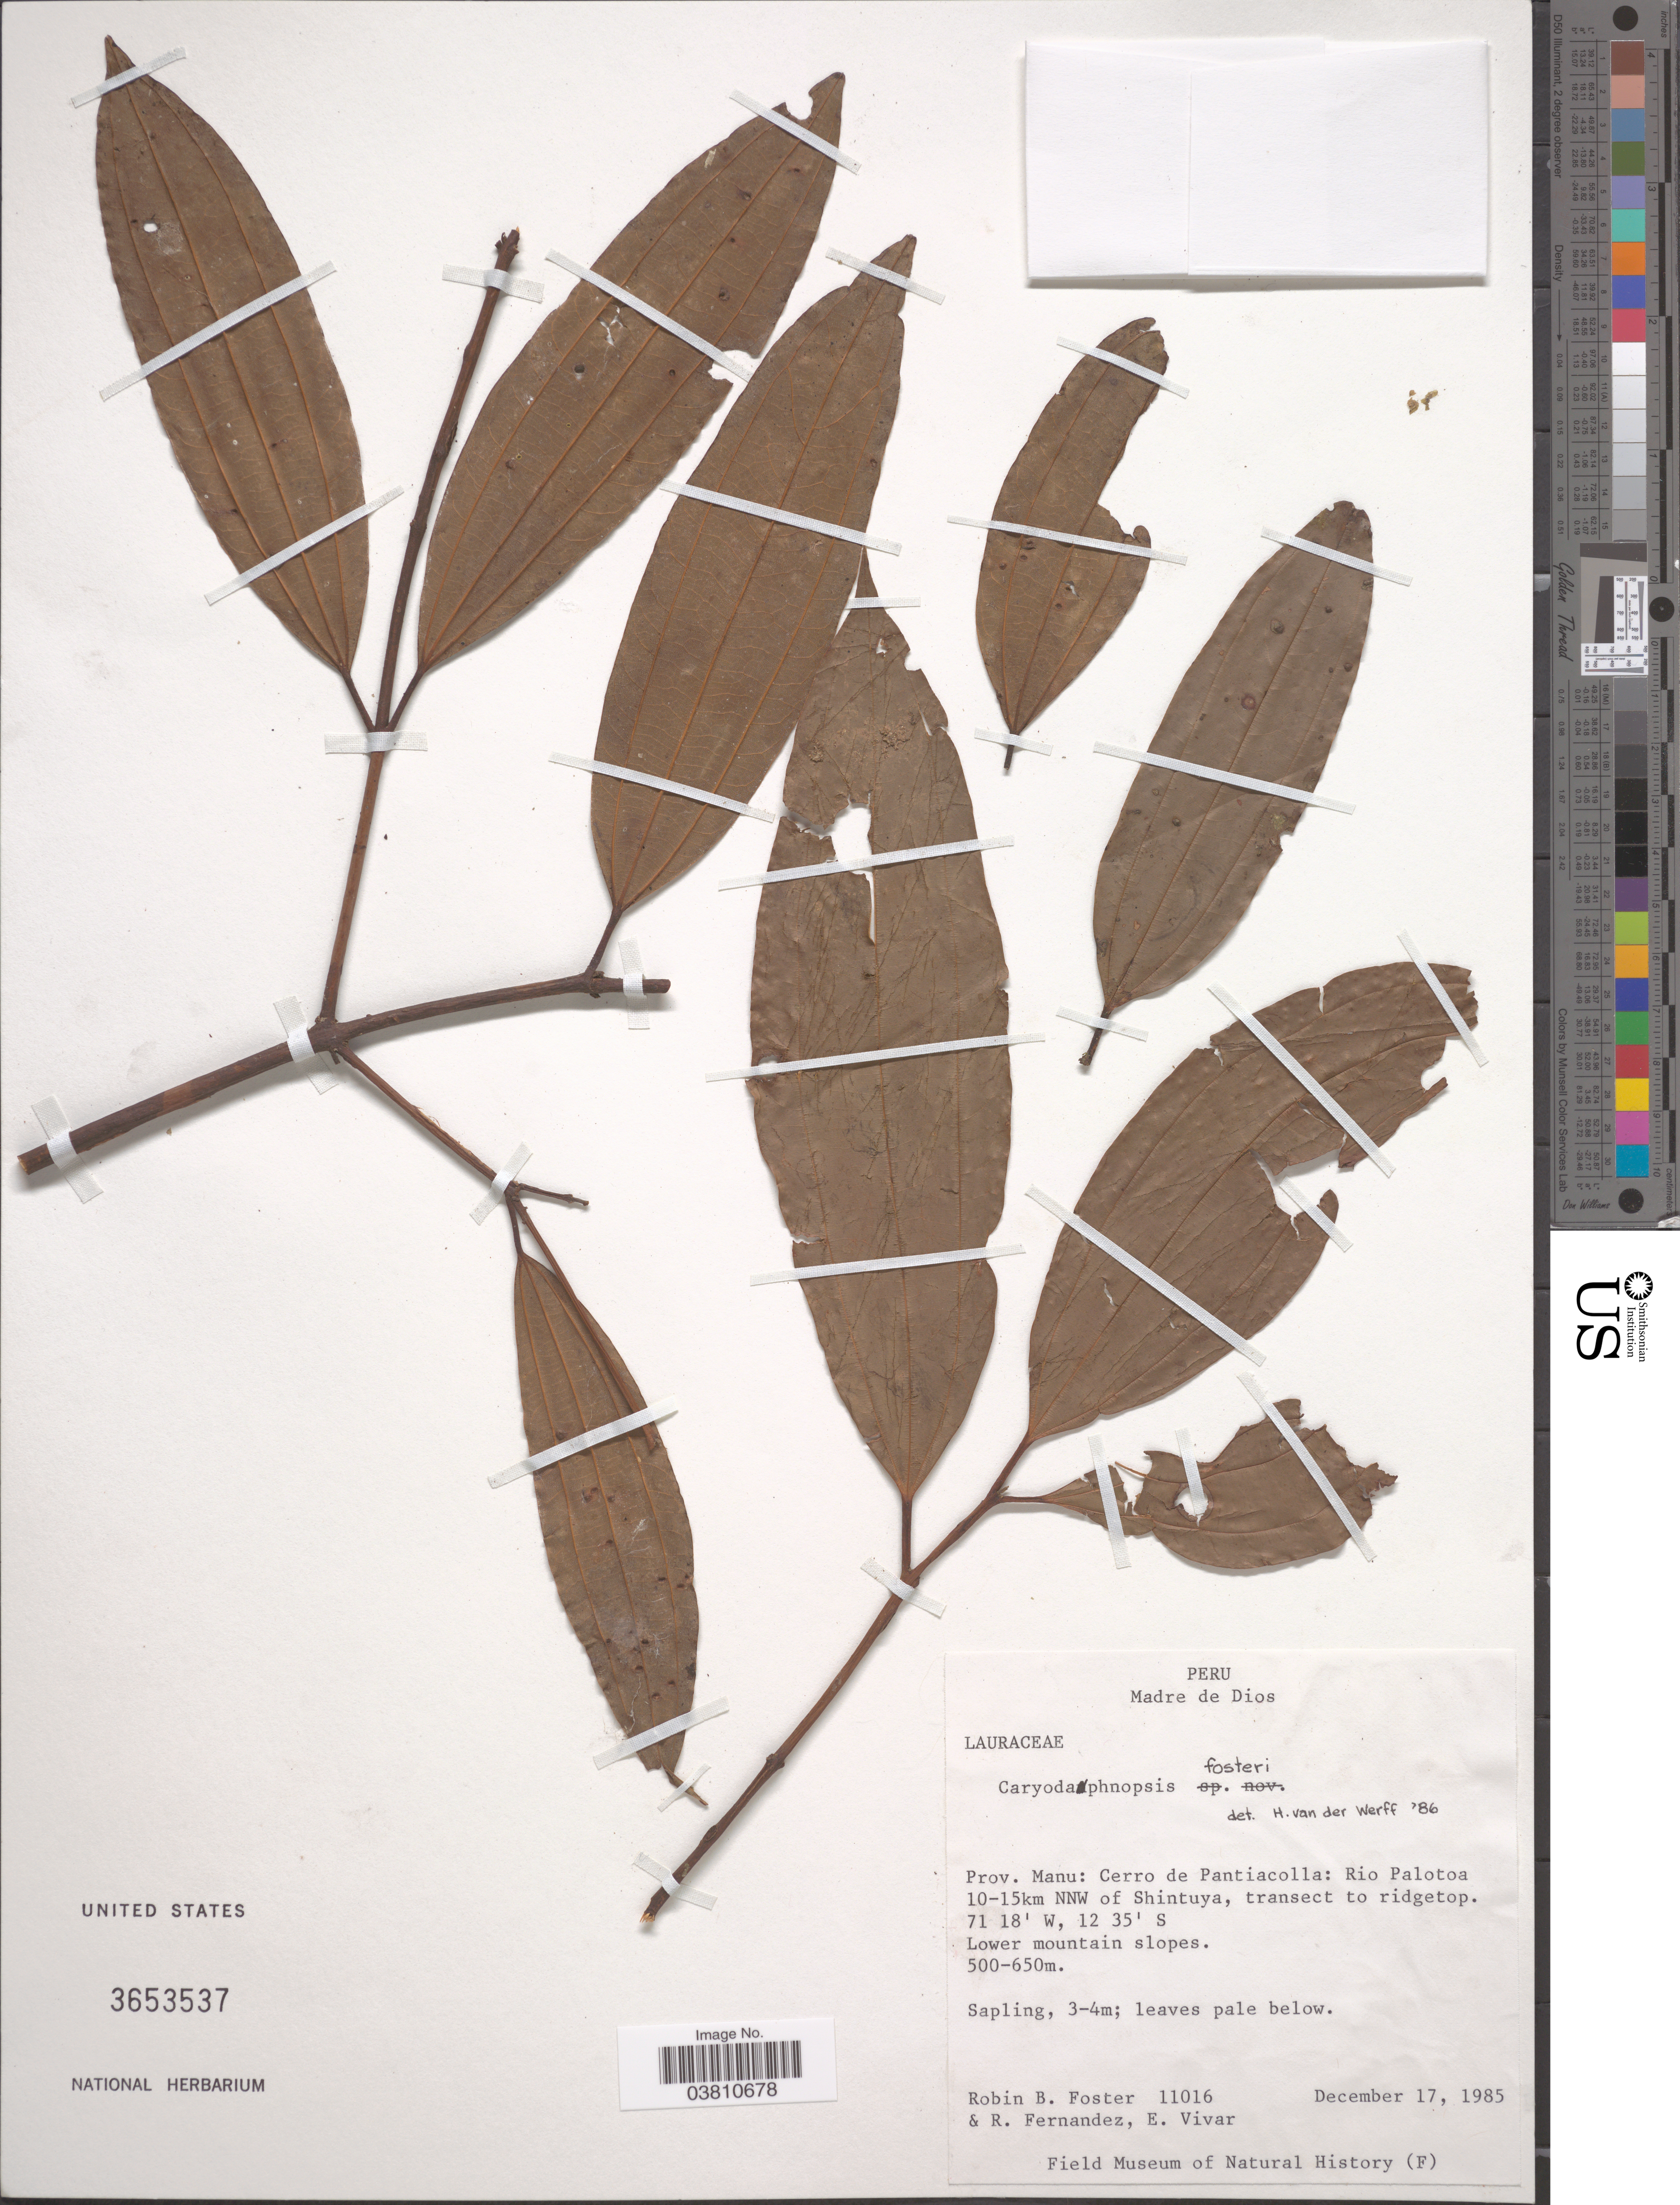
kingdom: Plantae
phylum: Tracheophyta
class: Magnoliopsida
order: Laurales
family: Lauraceae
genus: Caryodaphnopsis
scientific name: Caryodaphnopsis fosteri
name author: van der Werff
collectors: R. B. Foster, R. Fernandez & E. Vivar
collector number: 11016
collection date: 1985-12-17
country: Peru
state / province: Madre de Dios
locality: Prov. Manu: Cerro de Pantiacolla: Rio Palotoa 10-15 km NNW of Shintuya, transect to ridgetop. Lower mountain slopes.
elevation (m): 500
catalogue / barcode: US 3653537